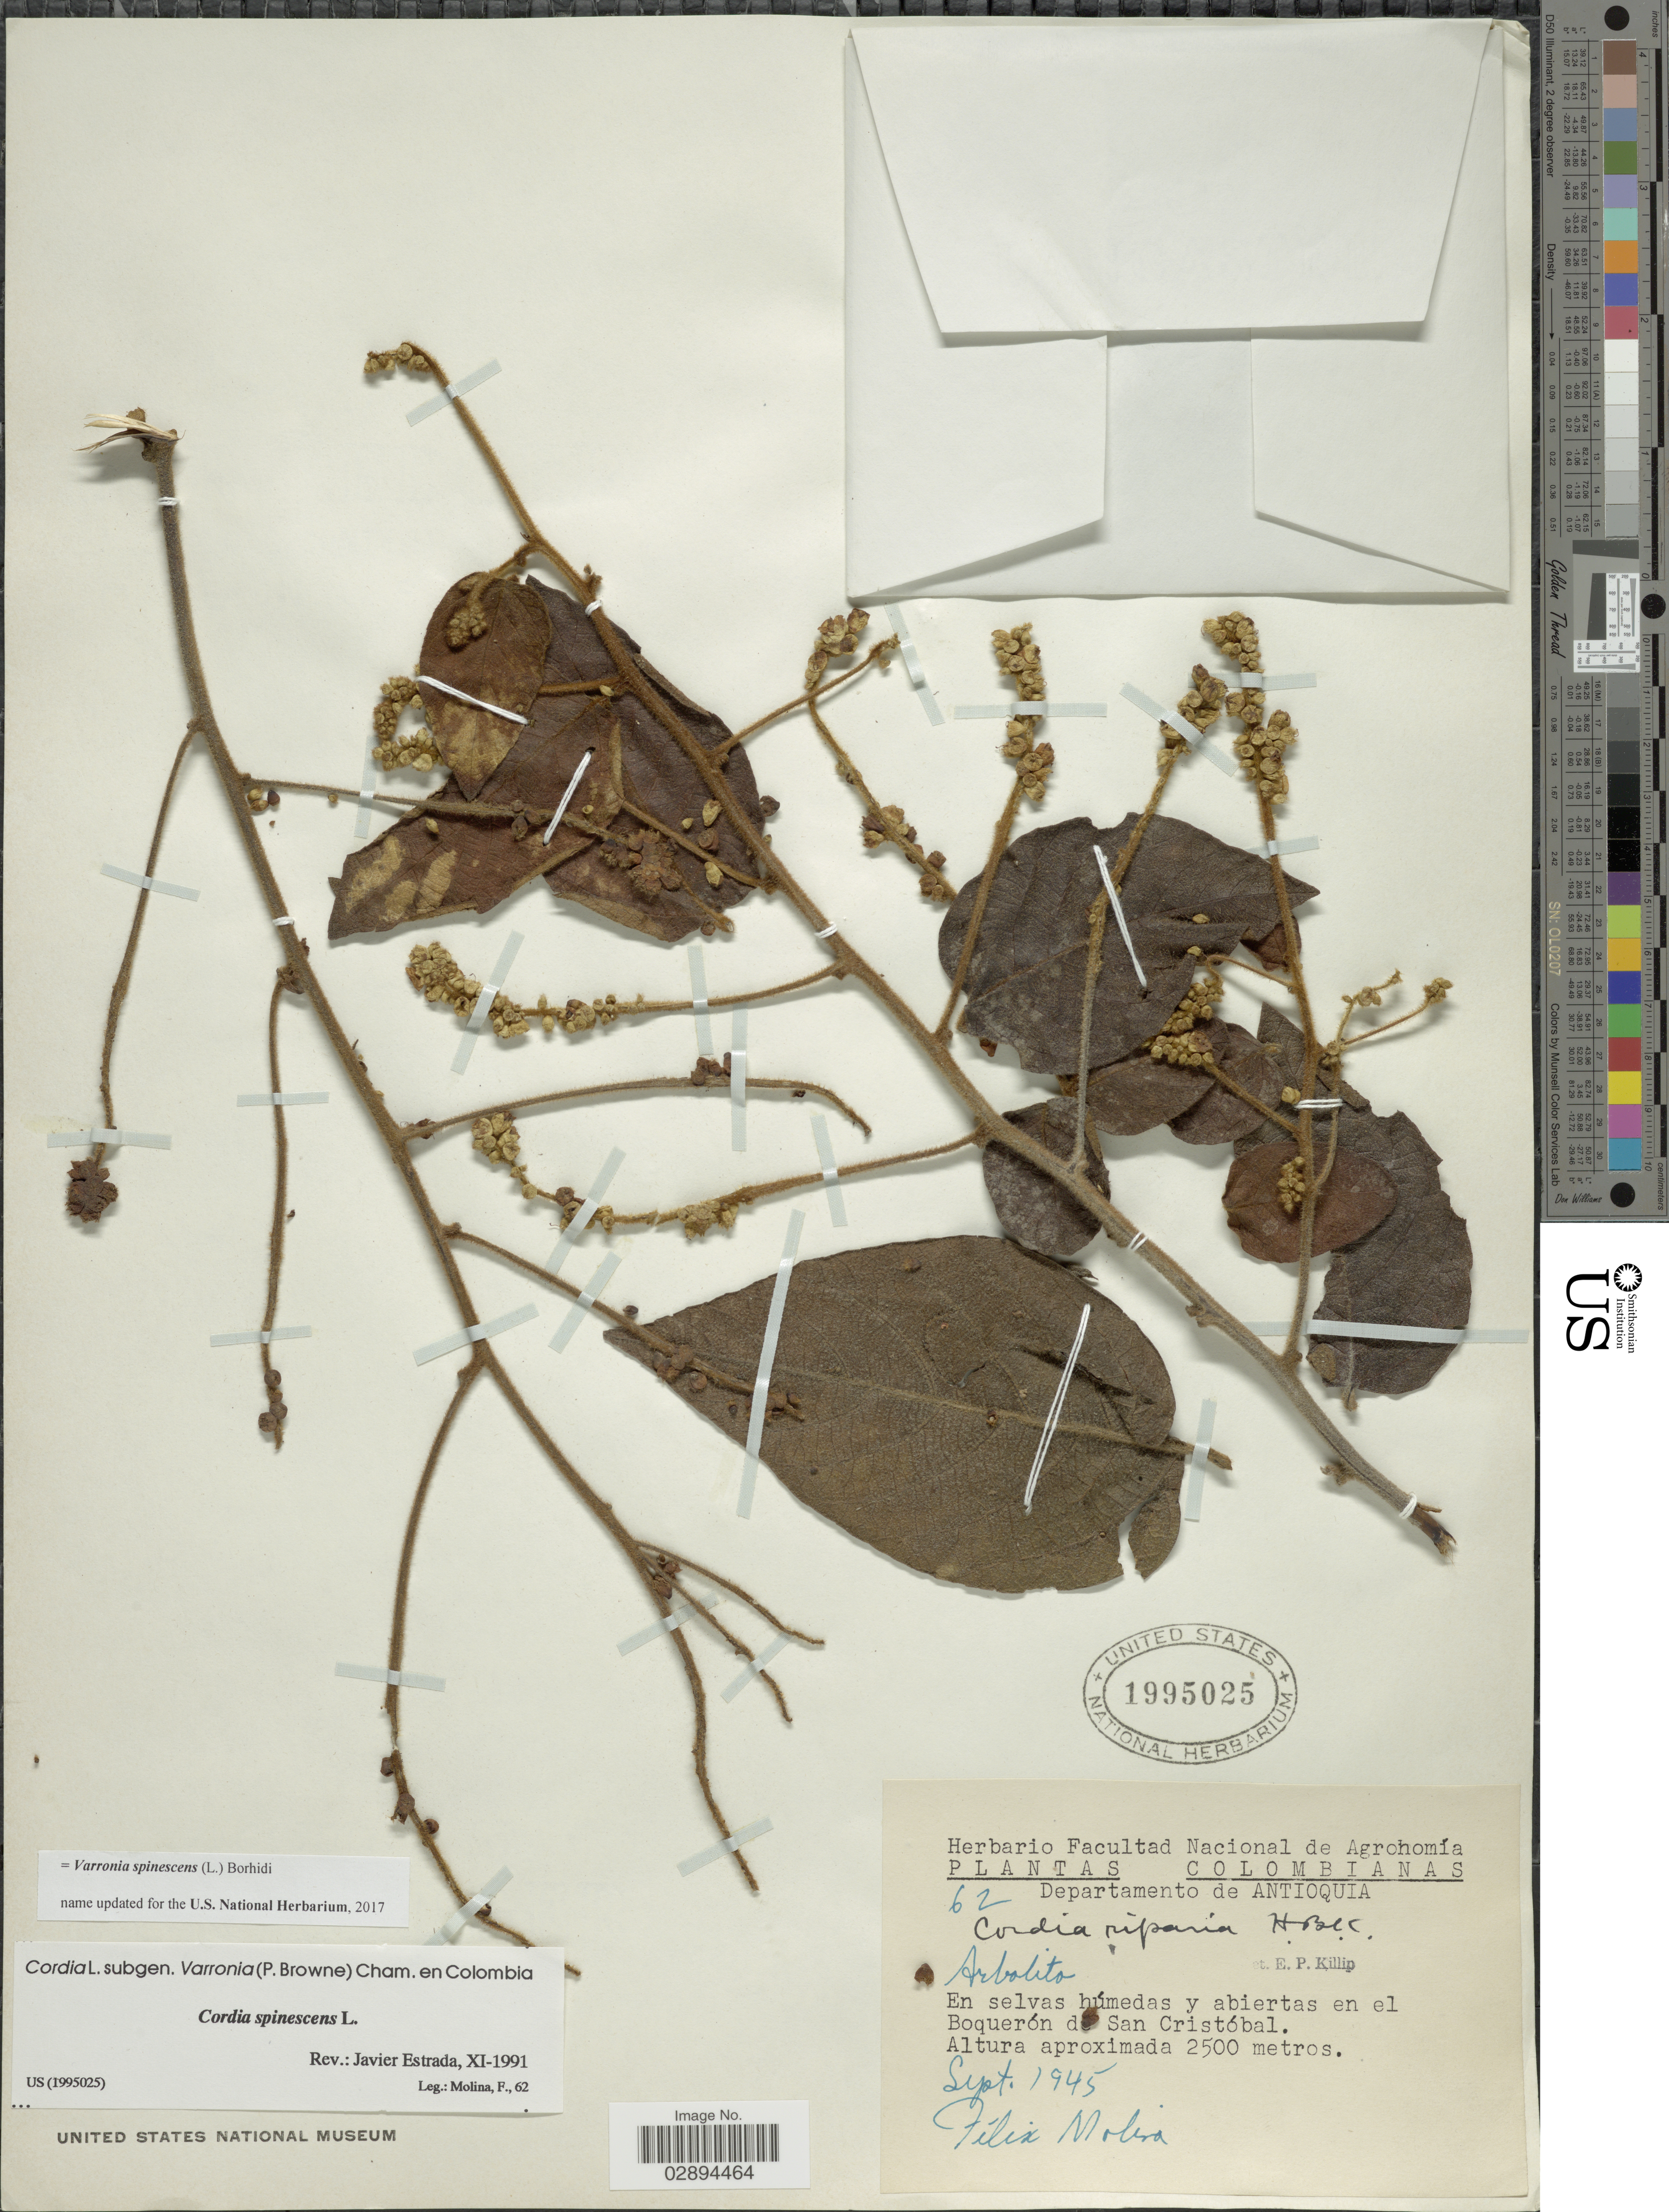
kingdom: Plantae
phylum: Tracheophyta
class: Magnoliopsida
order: Boraginales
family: Cordiaceae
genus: Varronia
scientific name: Varronia spinescens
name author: (L.) Borhidi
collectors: F. Molina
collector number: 62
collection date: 1945-09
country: Colombia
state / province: Antioquia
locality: Departamento de Antioquia. En selvas húmedas y abiertas en el Bosquerón de San Cristóbal.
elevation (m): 2500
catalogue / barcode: US 1995025